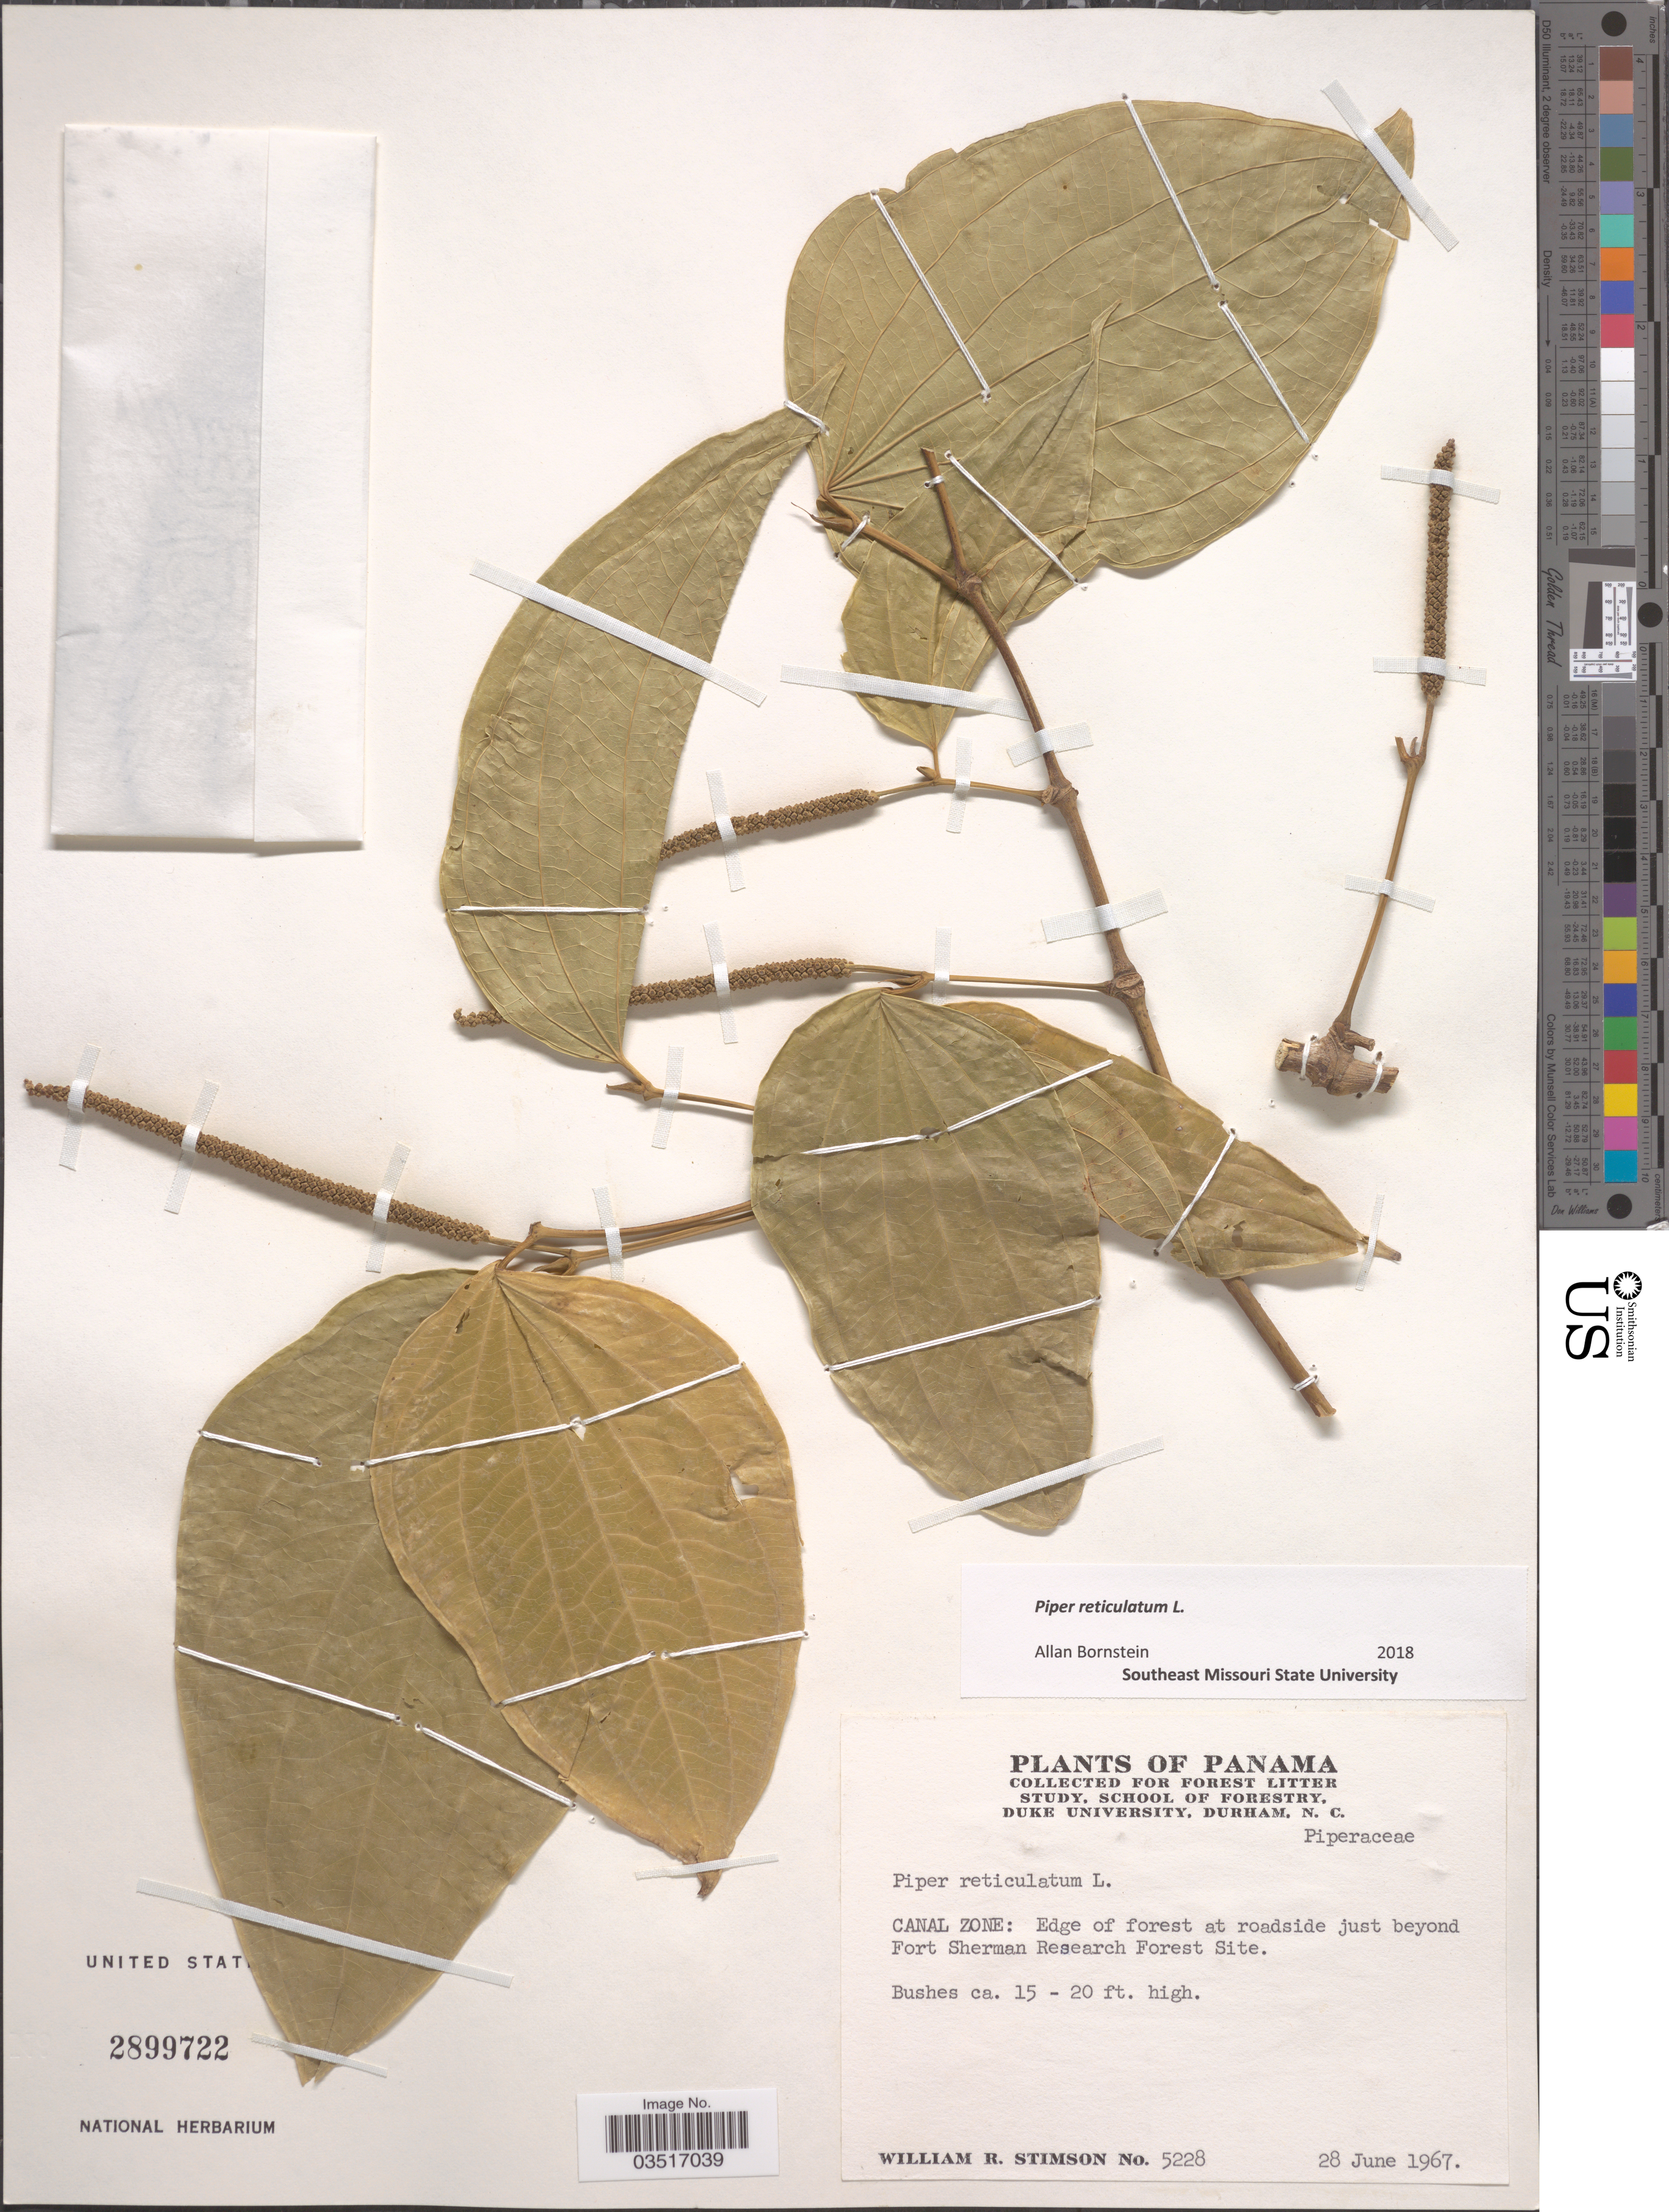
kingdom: Plantae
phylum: Tracheophyta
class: Magnoliopsida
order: Piperales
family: Piperaceae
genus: Piper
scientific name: Piper reticulatum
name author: L.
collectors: W. R. Stimson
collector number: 5228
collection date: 1967-06-28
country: Panama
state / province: Colón / Panamá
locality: Edge of forest at roadside just beyond Fort Sherman Research Forest Site.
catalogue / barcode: US 2899722